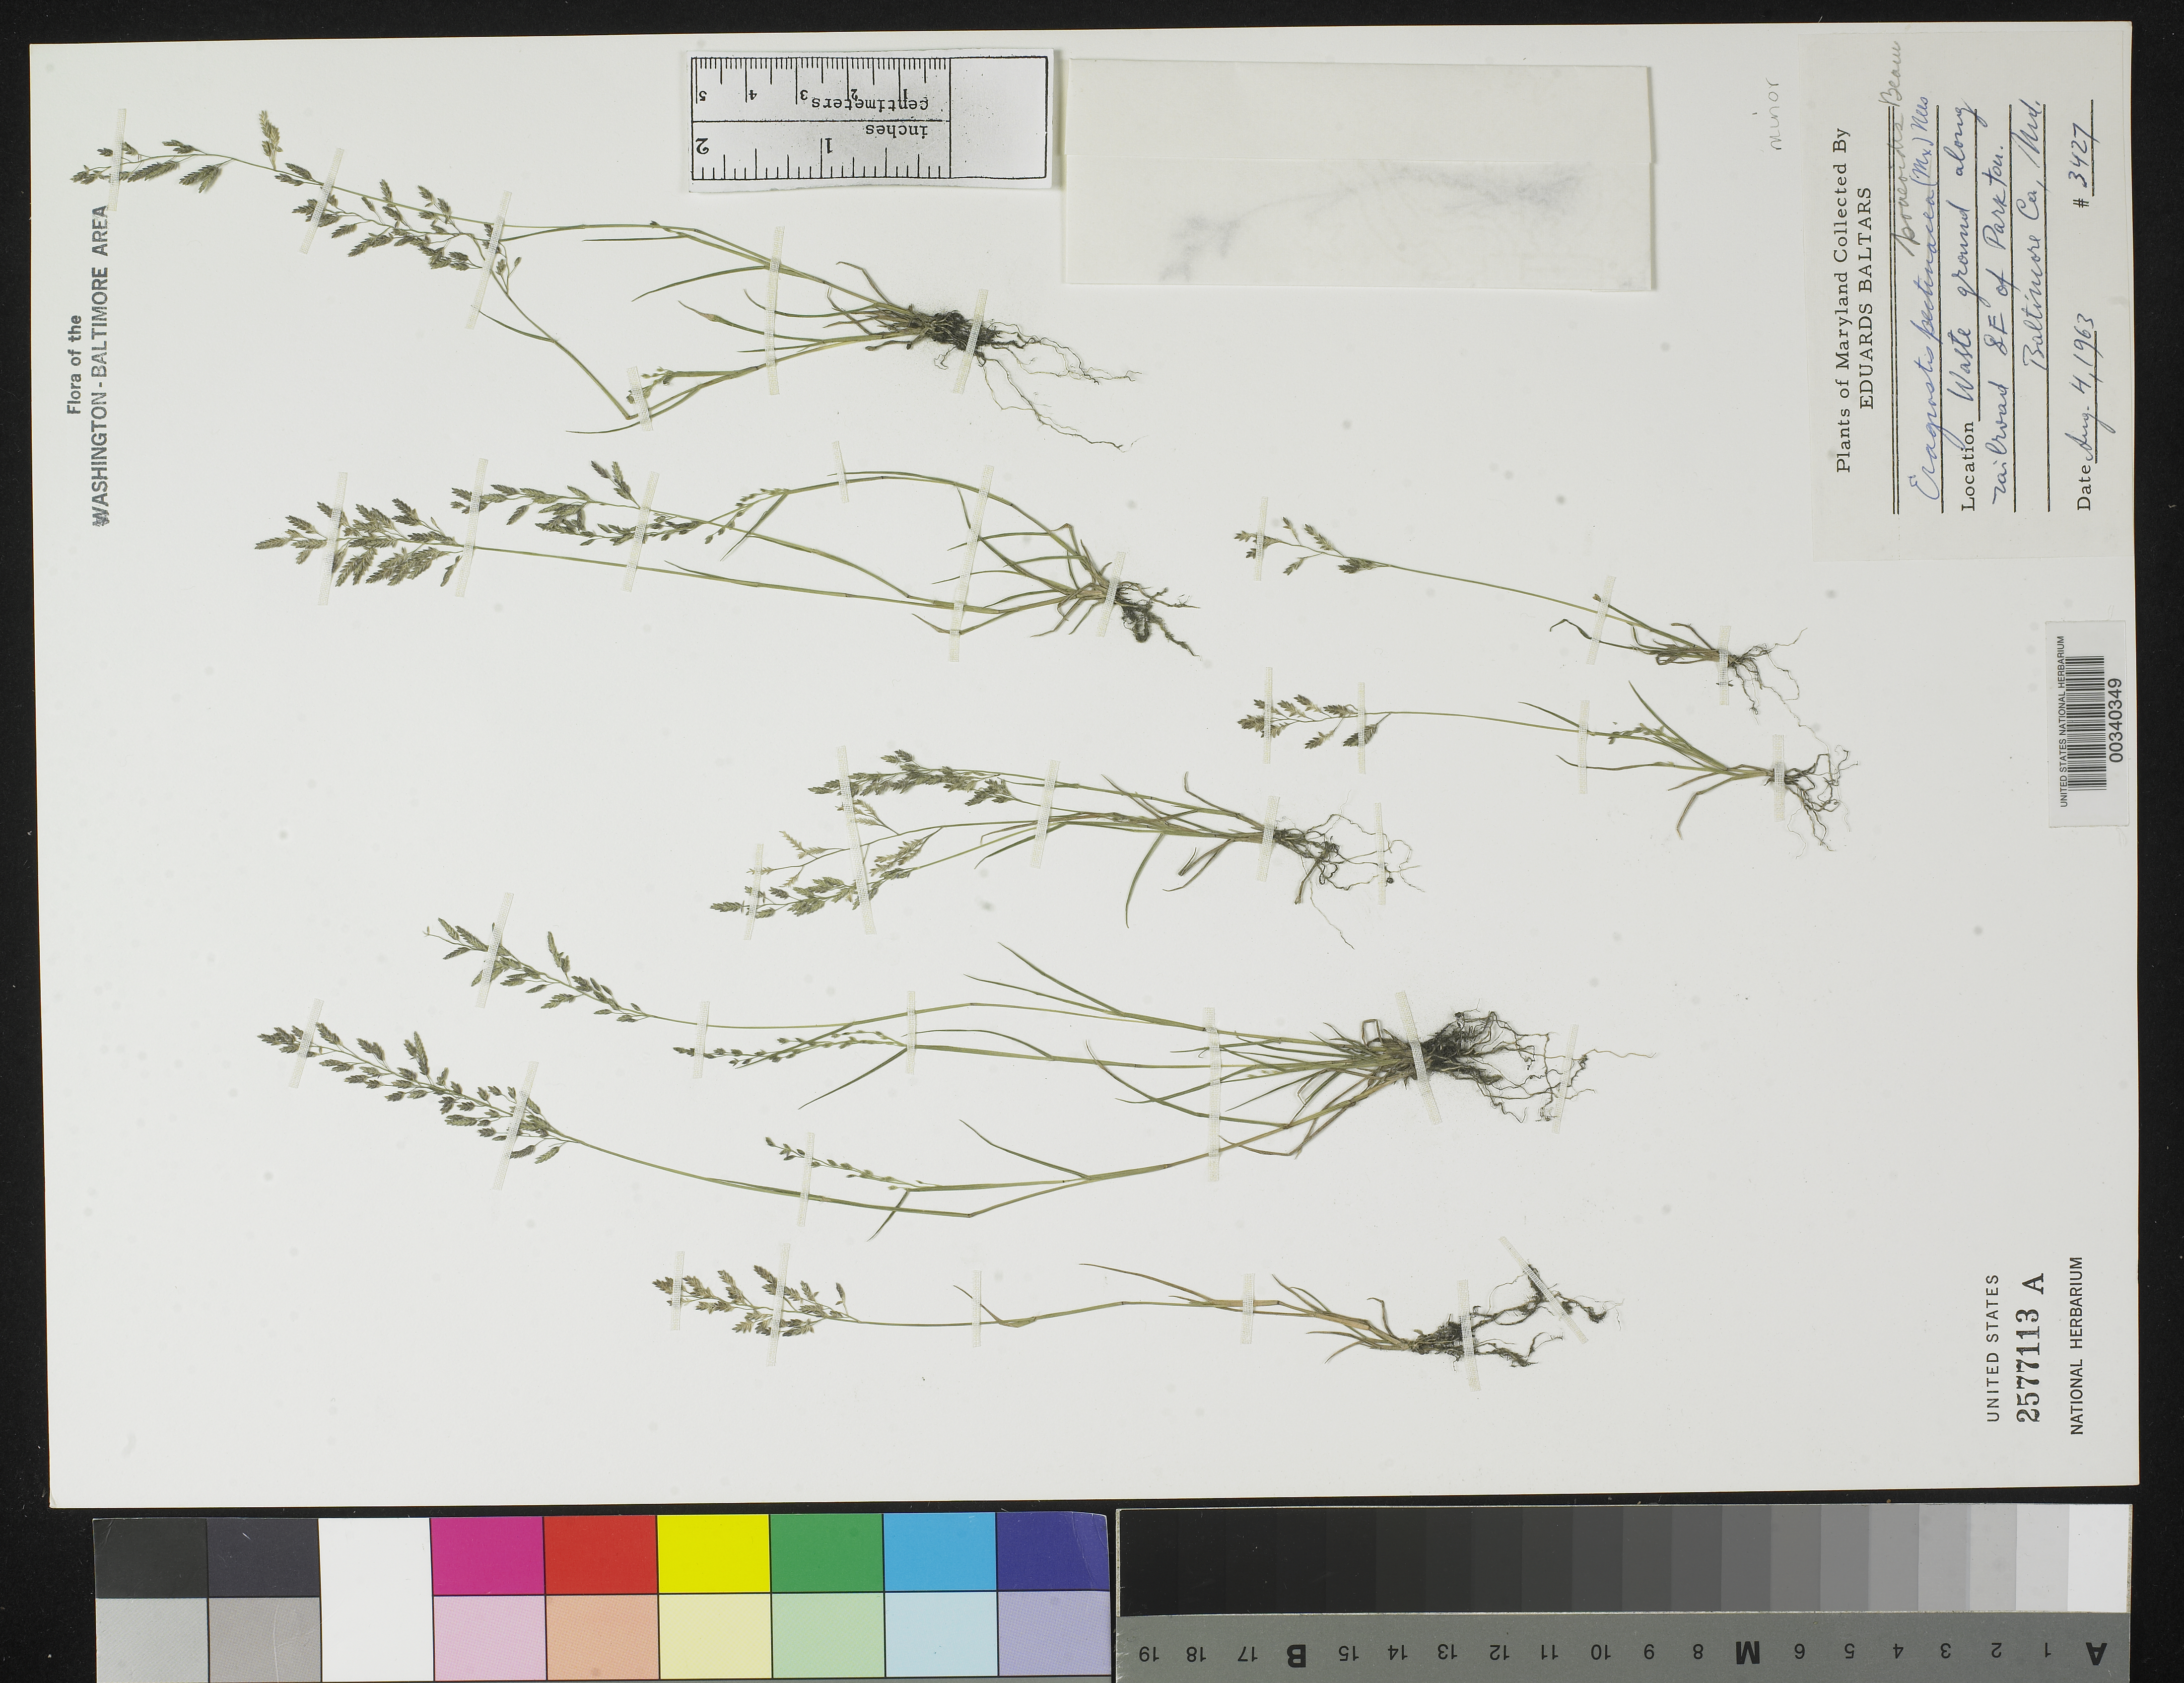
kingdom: Plantae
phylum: Tracheophyta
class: Liliopsida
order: Poales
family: Poaceae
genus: Eragrostis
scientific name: Eragrostis minor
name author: Host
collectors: E. Baltars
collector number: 3427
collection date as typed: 04 Aug 1963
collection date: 1963-08-04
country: United States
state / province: Maryland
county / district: Baltimore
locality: SE of Parkton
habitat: Waste ground along railroad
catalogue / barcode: US 2577113A